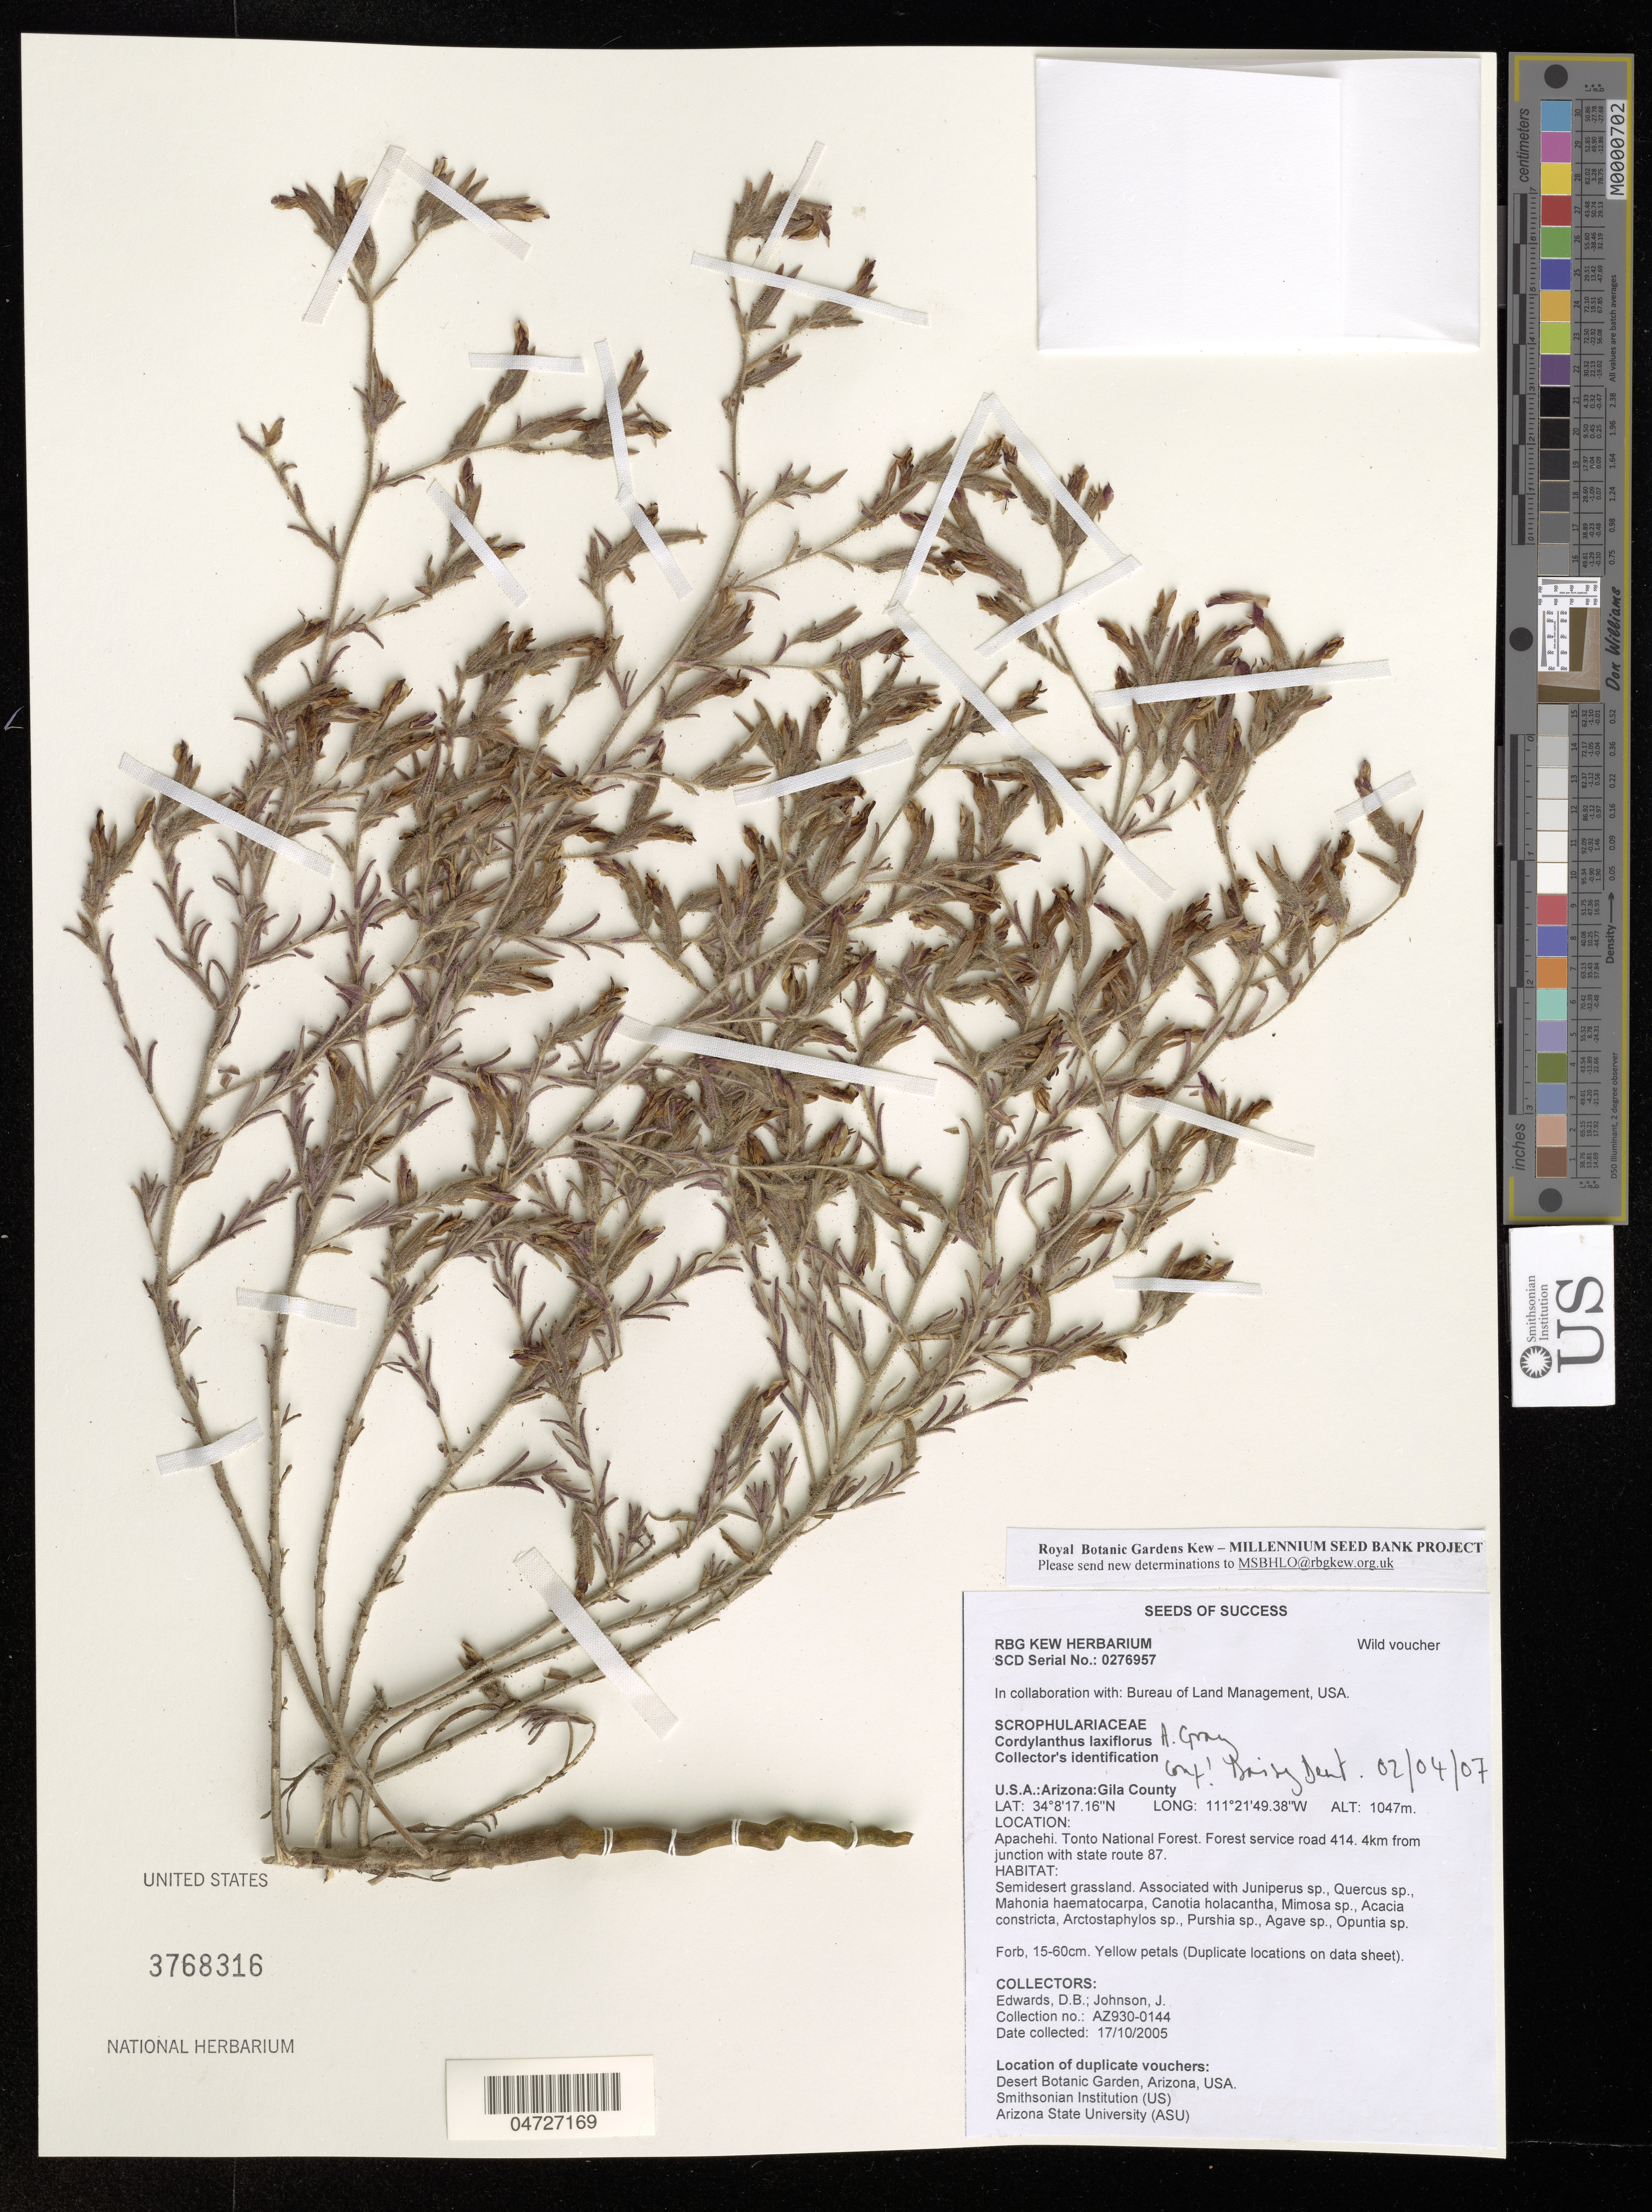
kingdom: Plantae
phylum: Tracheophyta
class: Magnoliopsida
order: Lamiales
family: Orobanchaceae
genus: Cordylanthus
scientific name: Cordylanthus laxiflorus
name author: A. Gray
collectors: D. Edwards & J. Johnson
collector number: AZ930-0144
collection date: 2005-10-17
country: United States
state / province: Arizona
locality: Gila County. Apachehi. Tonto National Forest. Forest service road 414. 4km from junction with state route 87.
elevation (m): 1047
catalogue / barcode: US 3768316